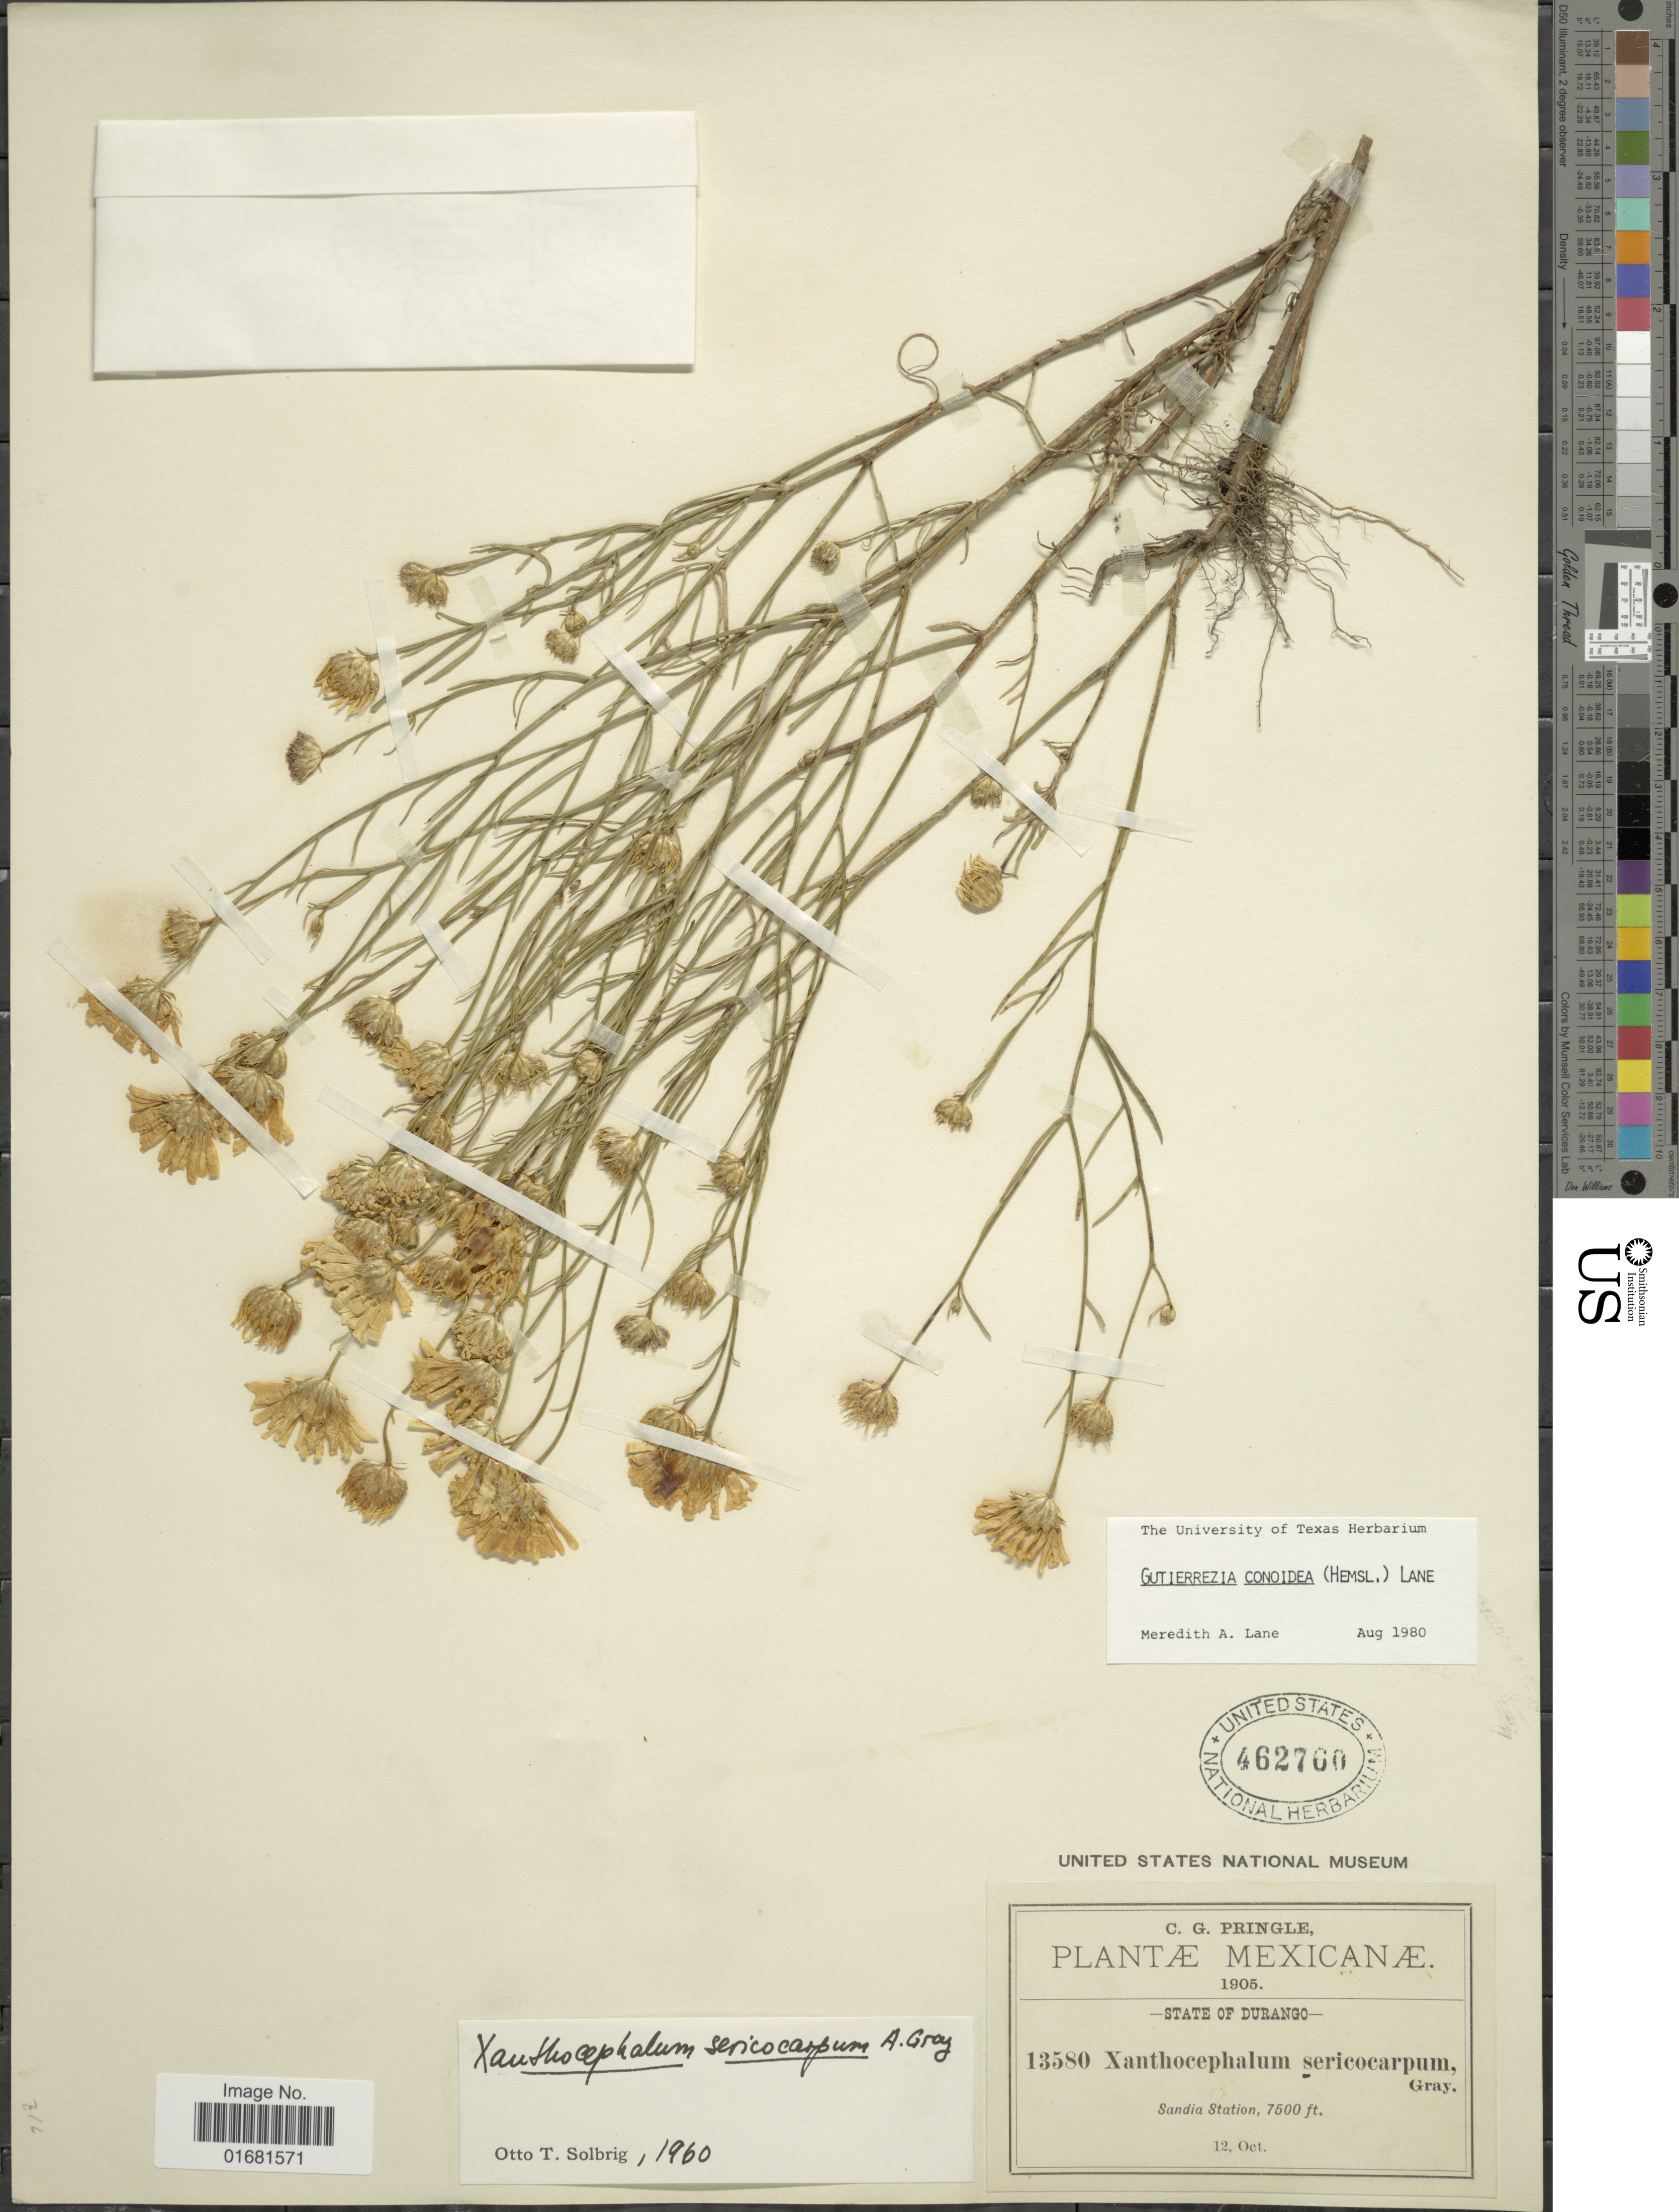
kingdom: Plantae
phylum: Tracheophyta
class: Magnoliopsida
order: Asterales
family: Asteraceae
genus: Gutierrezia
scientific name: Gutierrezia conoidea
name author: (Hemsl.) M.A. Lane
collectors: C. G. Pringle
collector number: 13580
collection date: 1905-10-12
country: Mexico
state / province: Durango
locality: State of Durango. Sandia Station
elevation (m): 2286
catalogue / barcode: US 462760